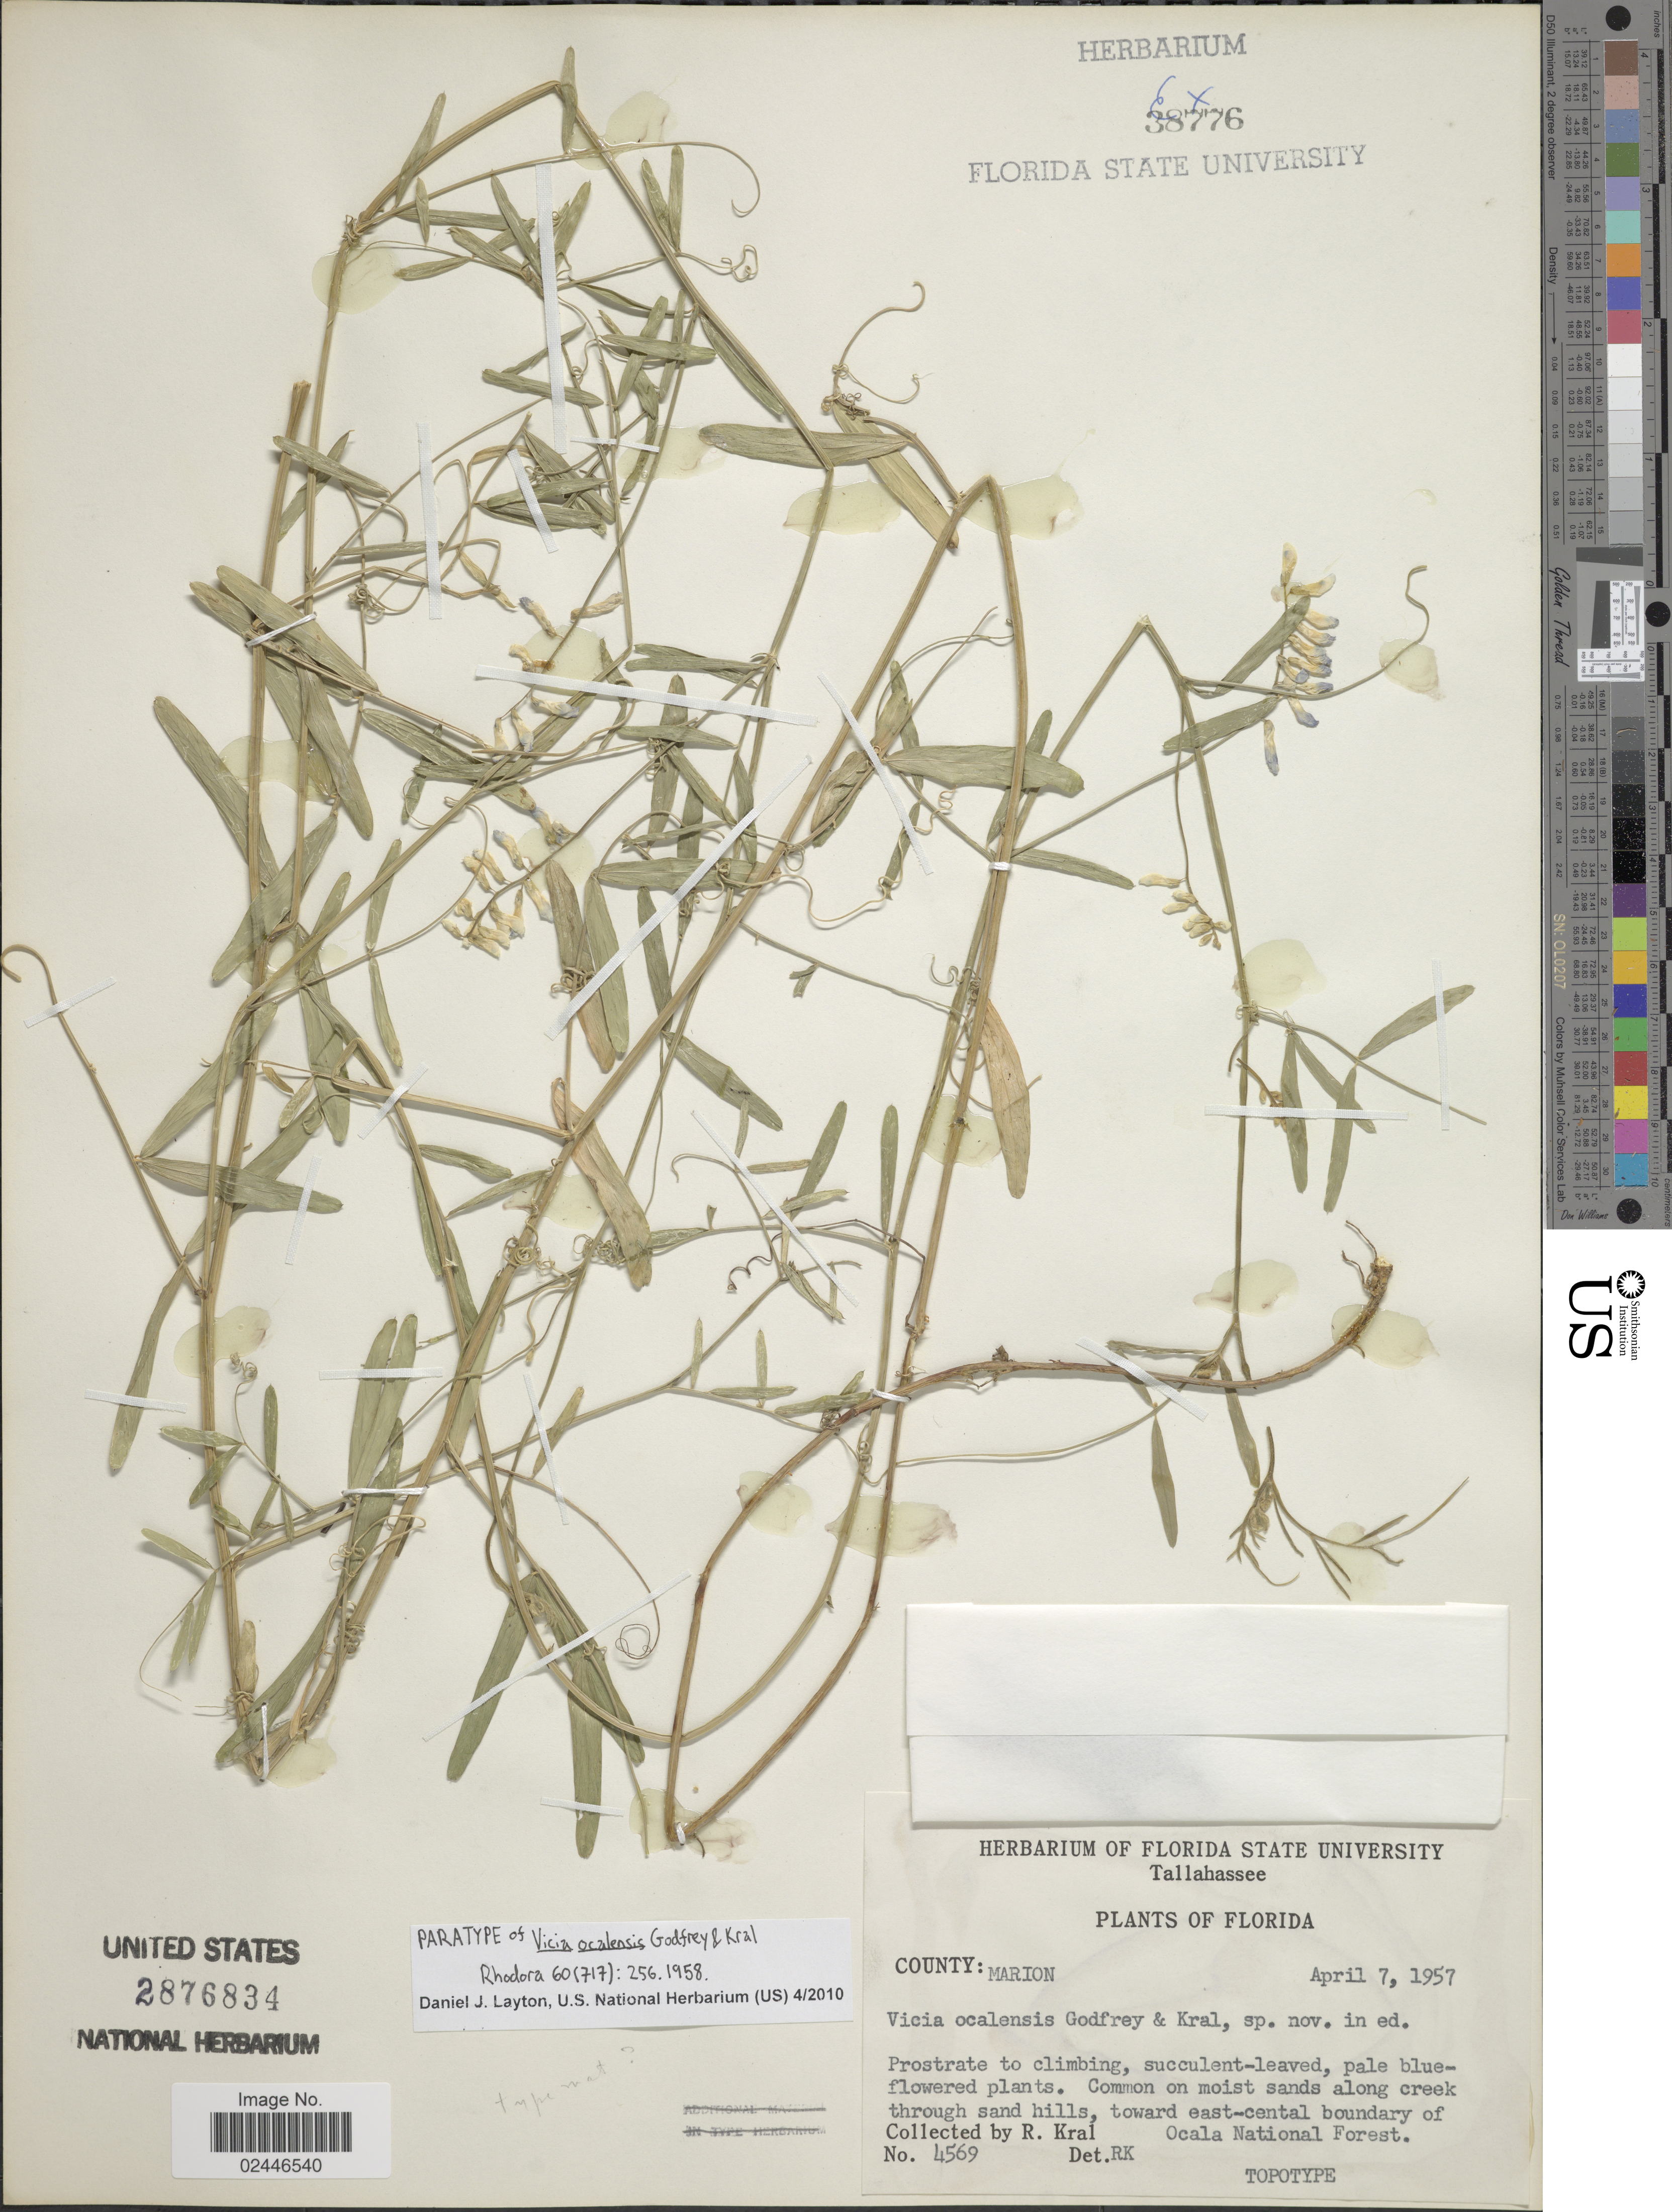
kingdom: Plantae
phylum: Tracheophyta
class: Magnoliopsida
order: Fabales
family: Fabaceae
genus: Vicia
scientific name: Vicia ocalensis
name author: R.K. Godfrey & Kral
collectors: R. Kral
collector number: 4569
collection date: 1957-04-07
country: United States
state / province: Florida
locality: County Marion, toward east-central boundary of Ocala National Forest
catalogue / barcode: US 2876834